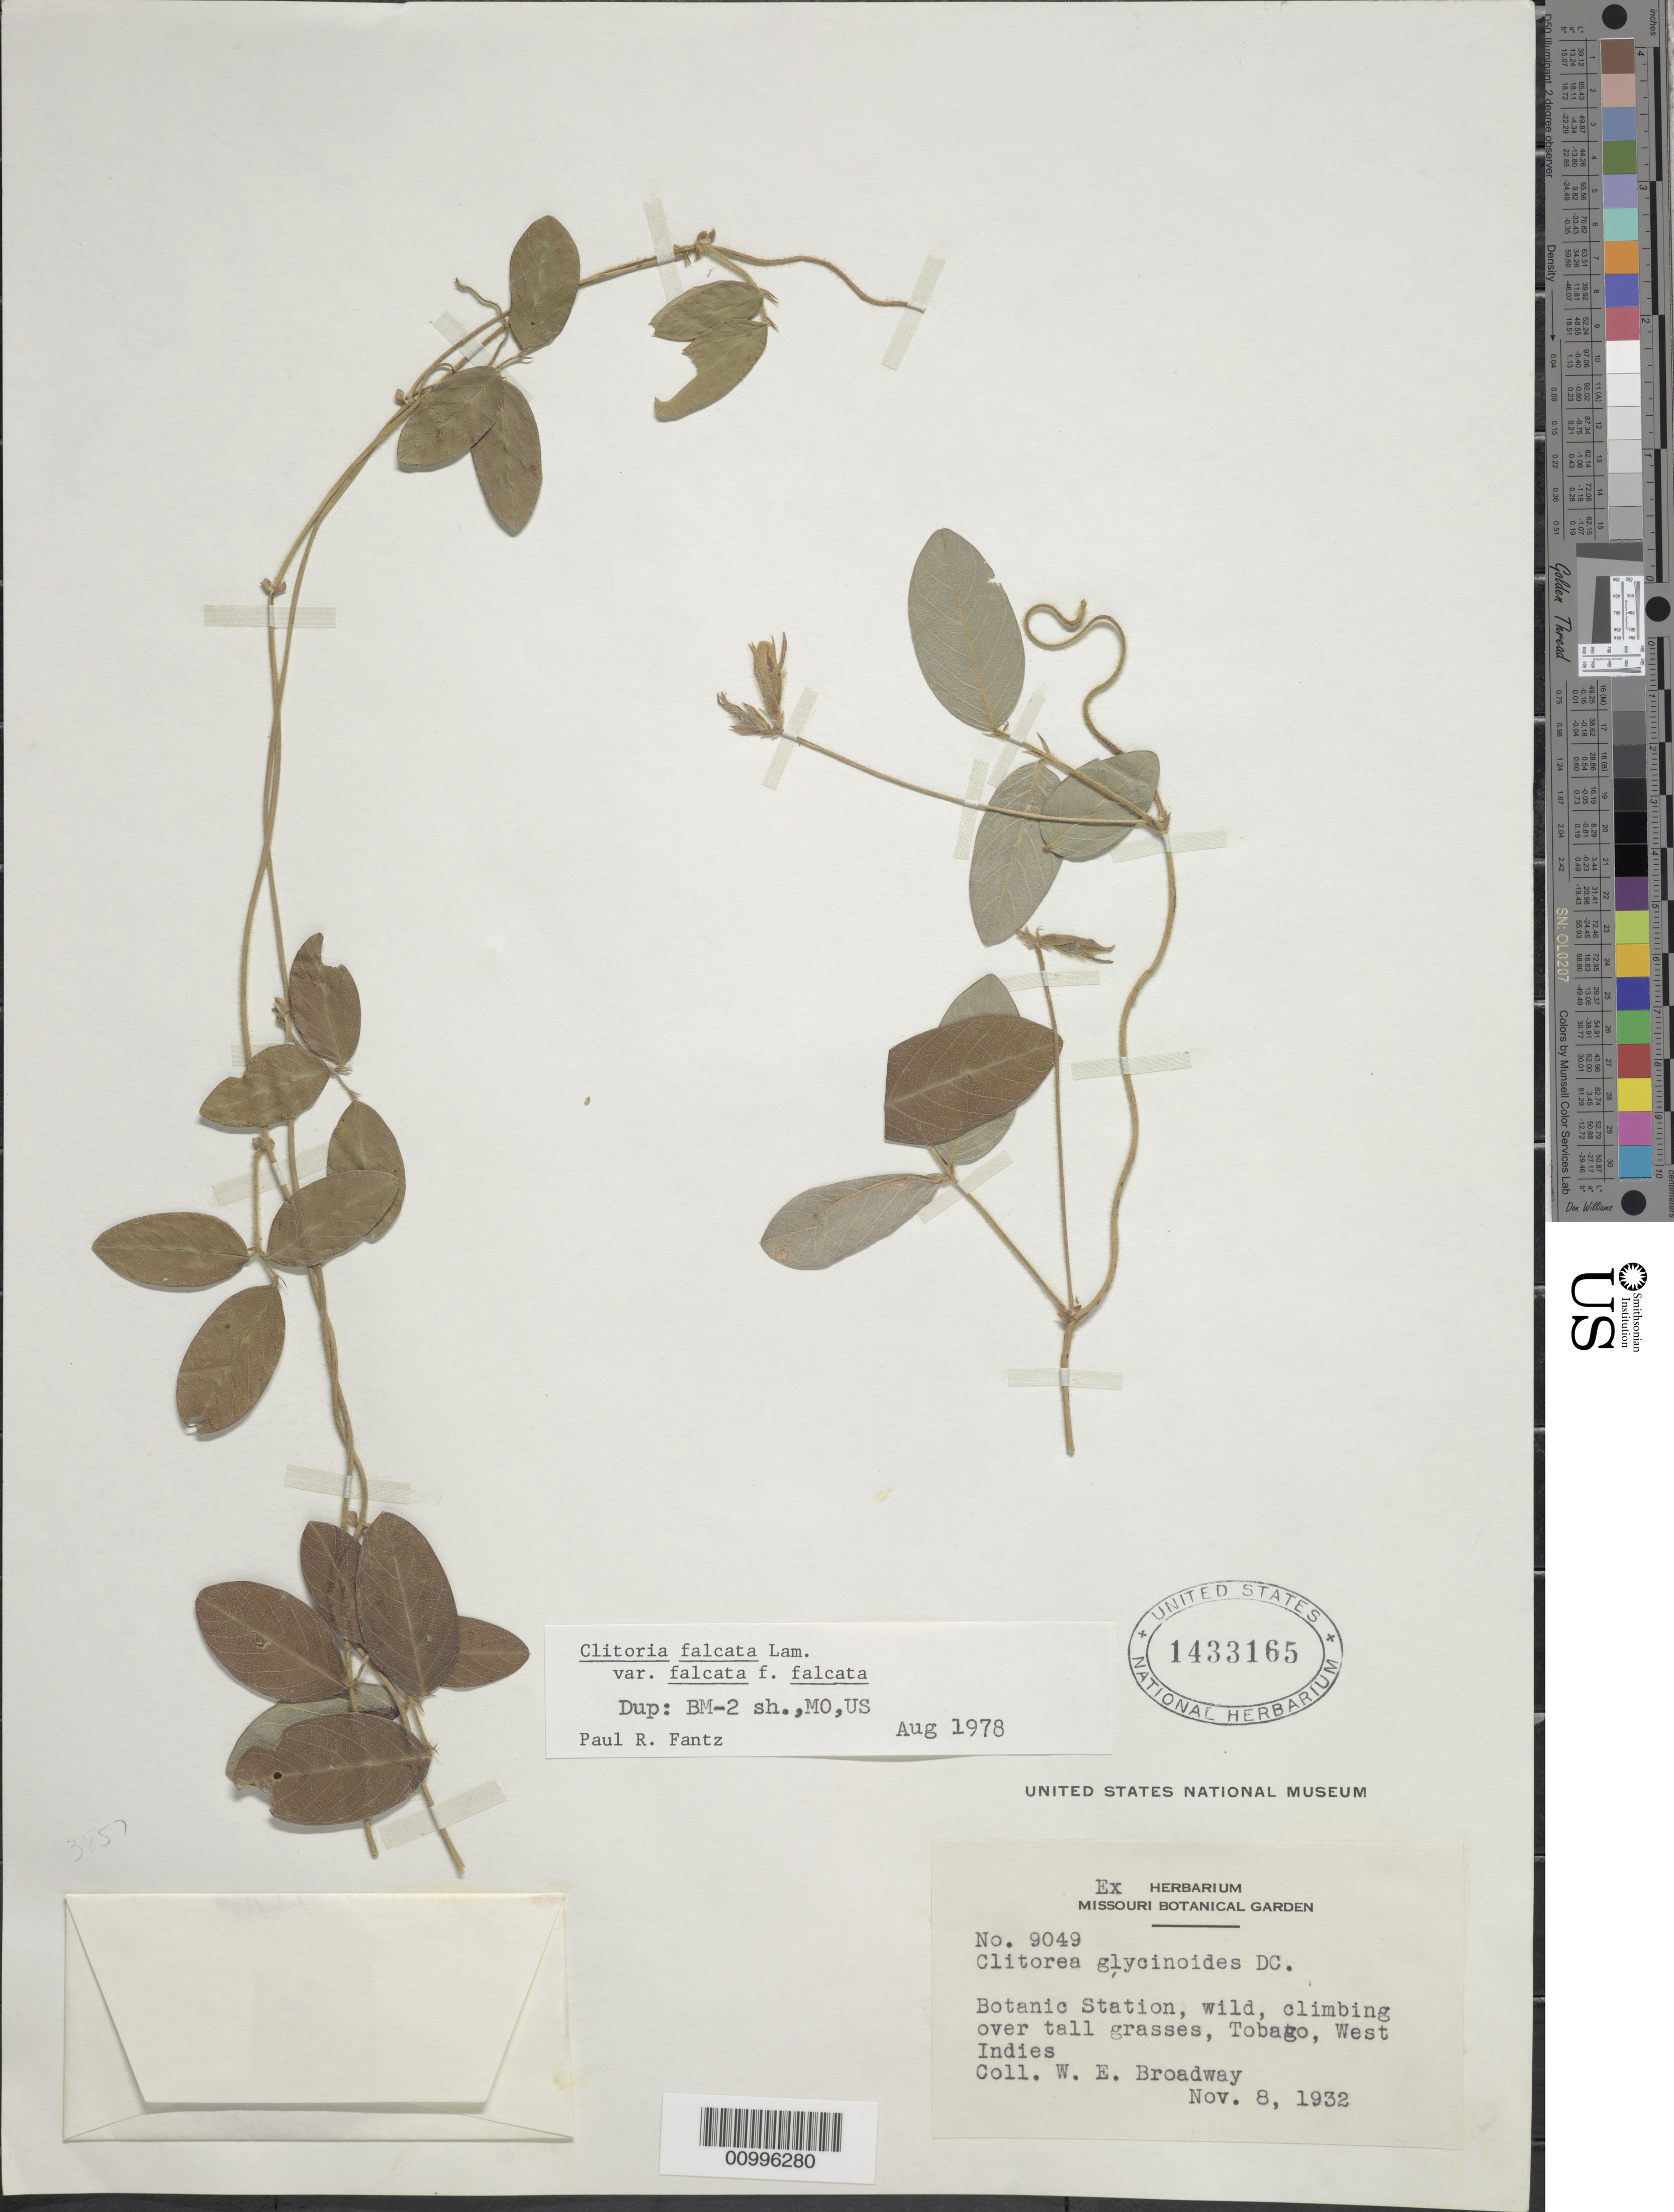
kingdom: Plantae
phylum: Tracheophyta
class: Magnoliopsida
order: Fabales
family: Fabaceae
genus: Clitoria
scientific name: Clitoria falcata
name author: Lam.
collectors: W. E. Broadway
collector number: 9049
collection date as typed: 08 Nov 1932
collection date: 1932-11-08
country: Trinidad and Tobago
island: Tobago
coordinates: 0 N, 0 E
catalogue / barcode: US 1433165